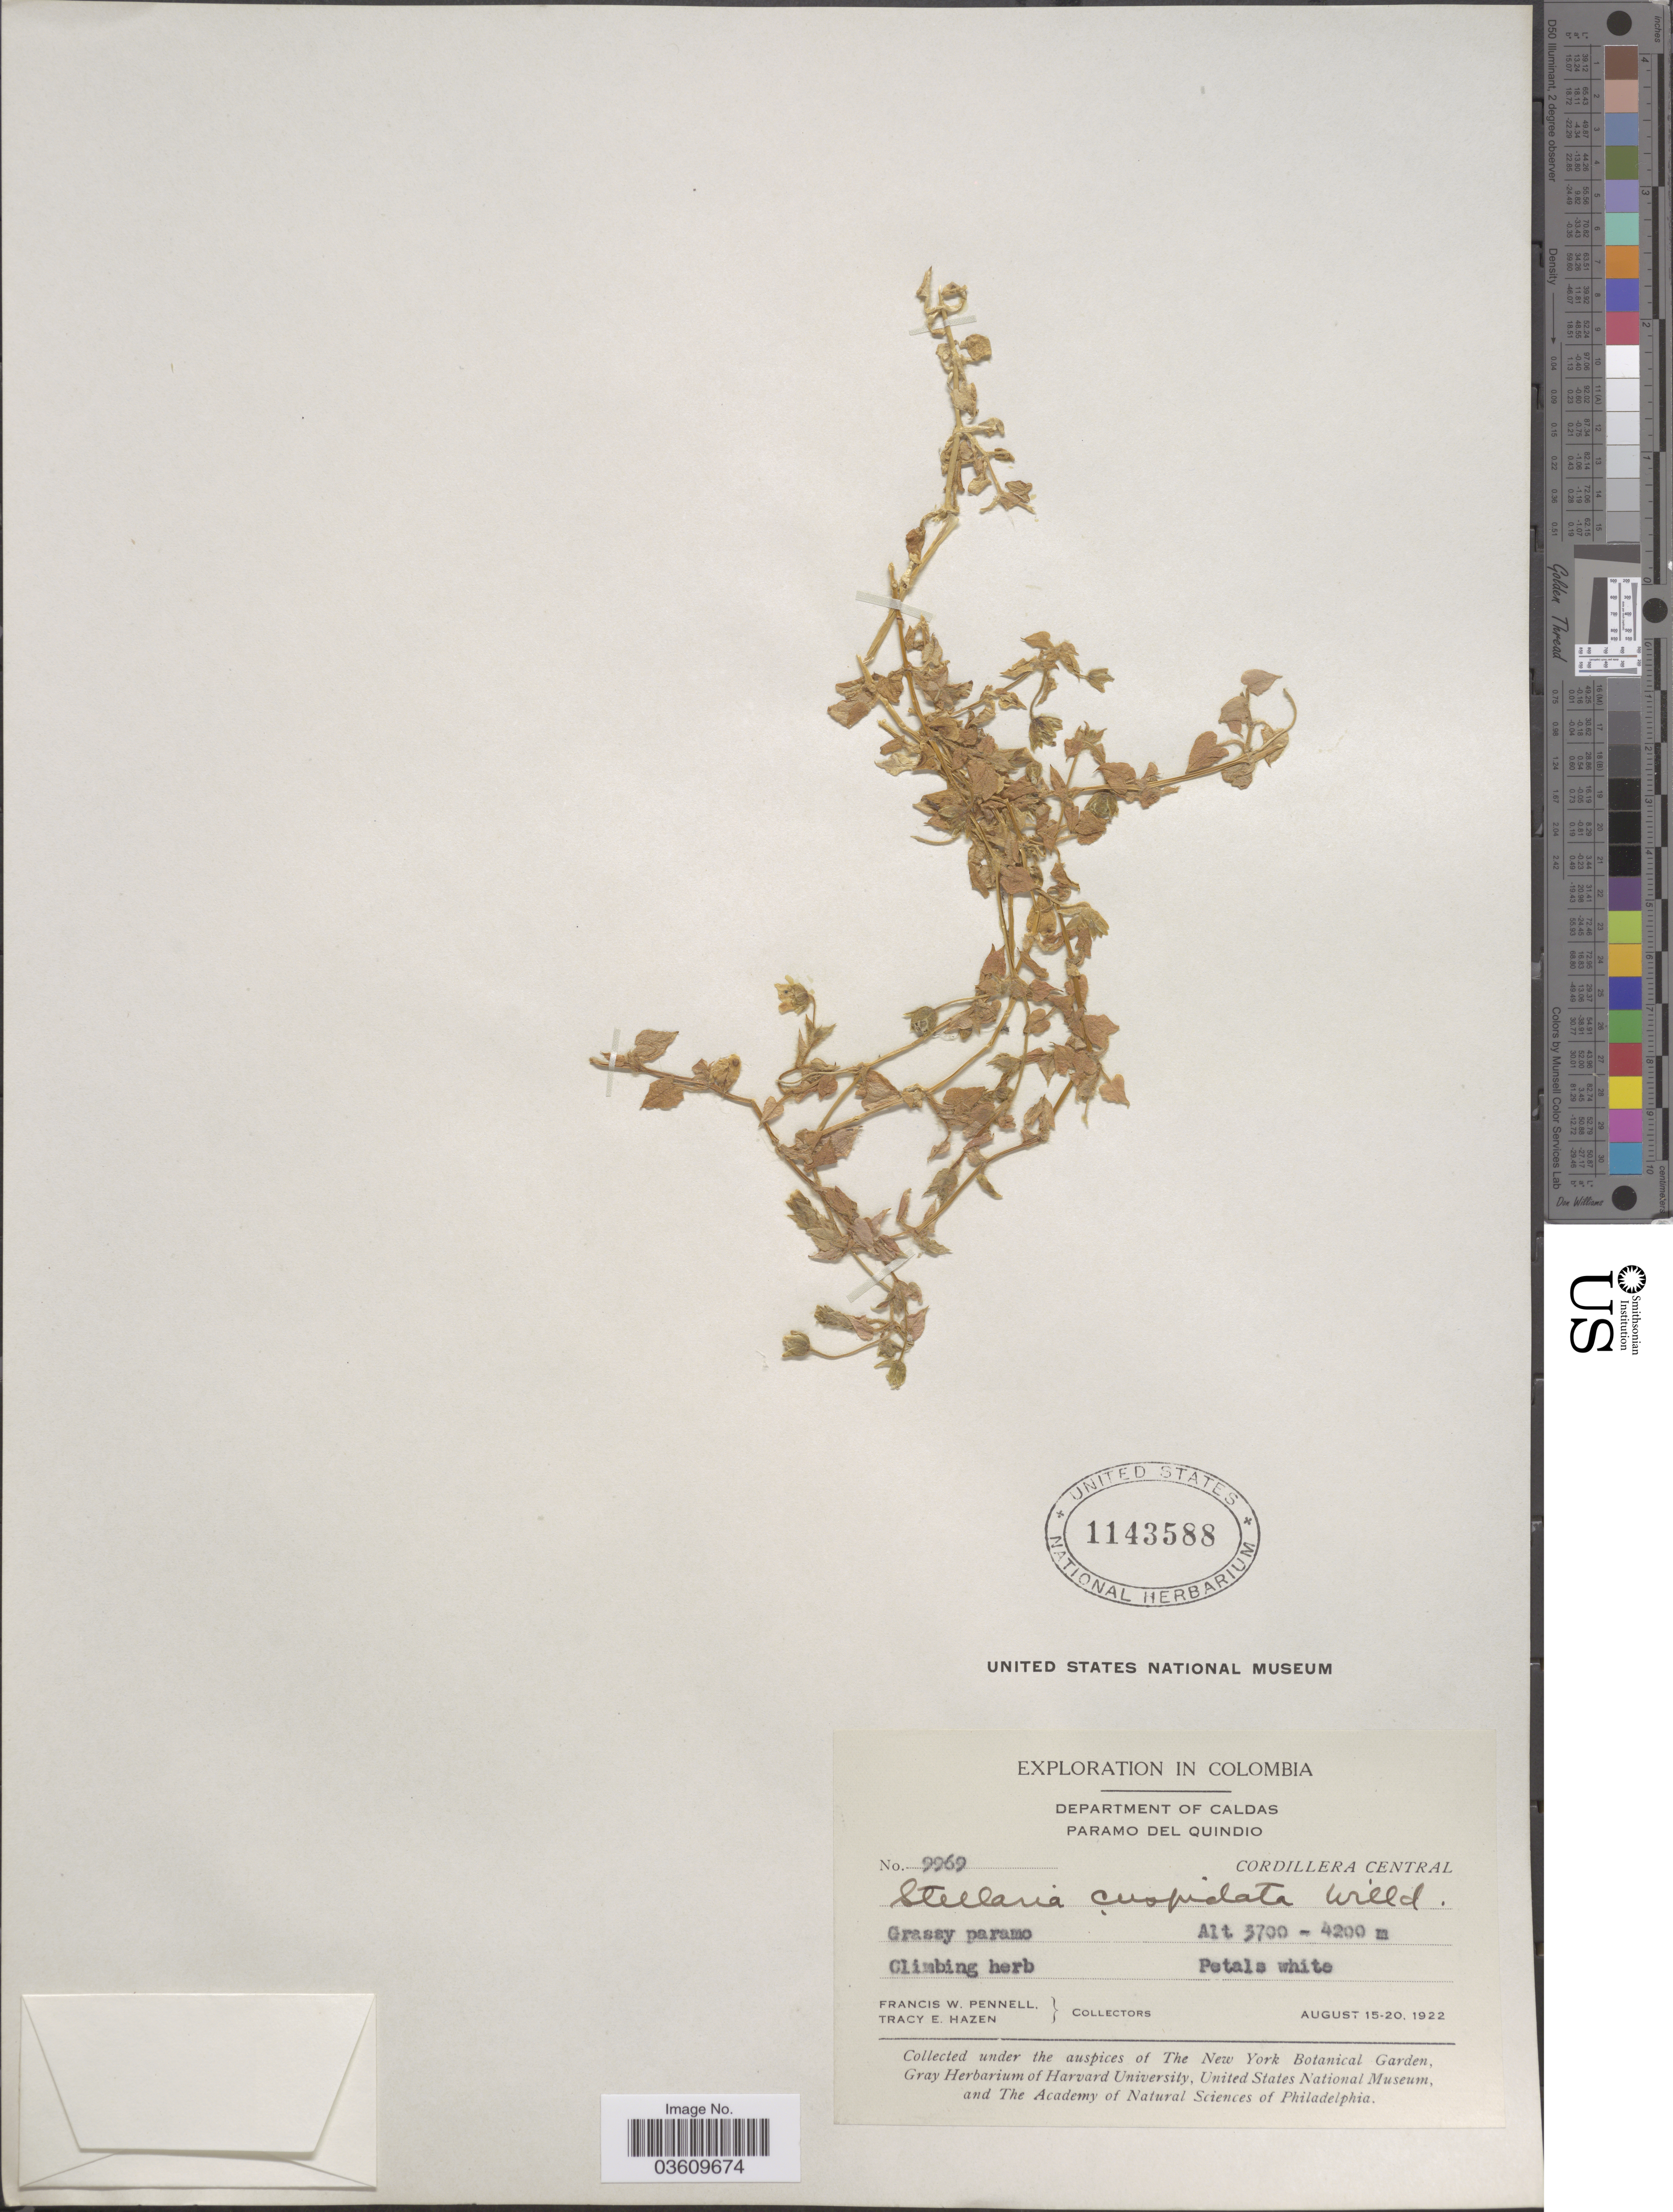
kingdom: Plantae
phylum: Tracheophyta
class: Magnoliopsida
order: Caryophyllales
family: Caryophyllaceae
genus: Stellaria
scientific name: Stellaria cuspidata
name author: Willd. ex Schltdl.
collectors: F. W. Pennell & T. E. Hazen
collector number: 9969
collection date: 1922-08-15/1922-08-20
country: Colombia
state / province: Caldas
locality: Department of Caldas. Paramo del Quindio. Cordillera Central.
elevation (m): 3700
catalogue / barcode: US 1143588